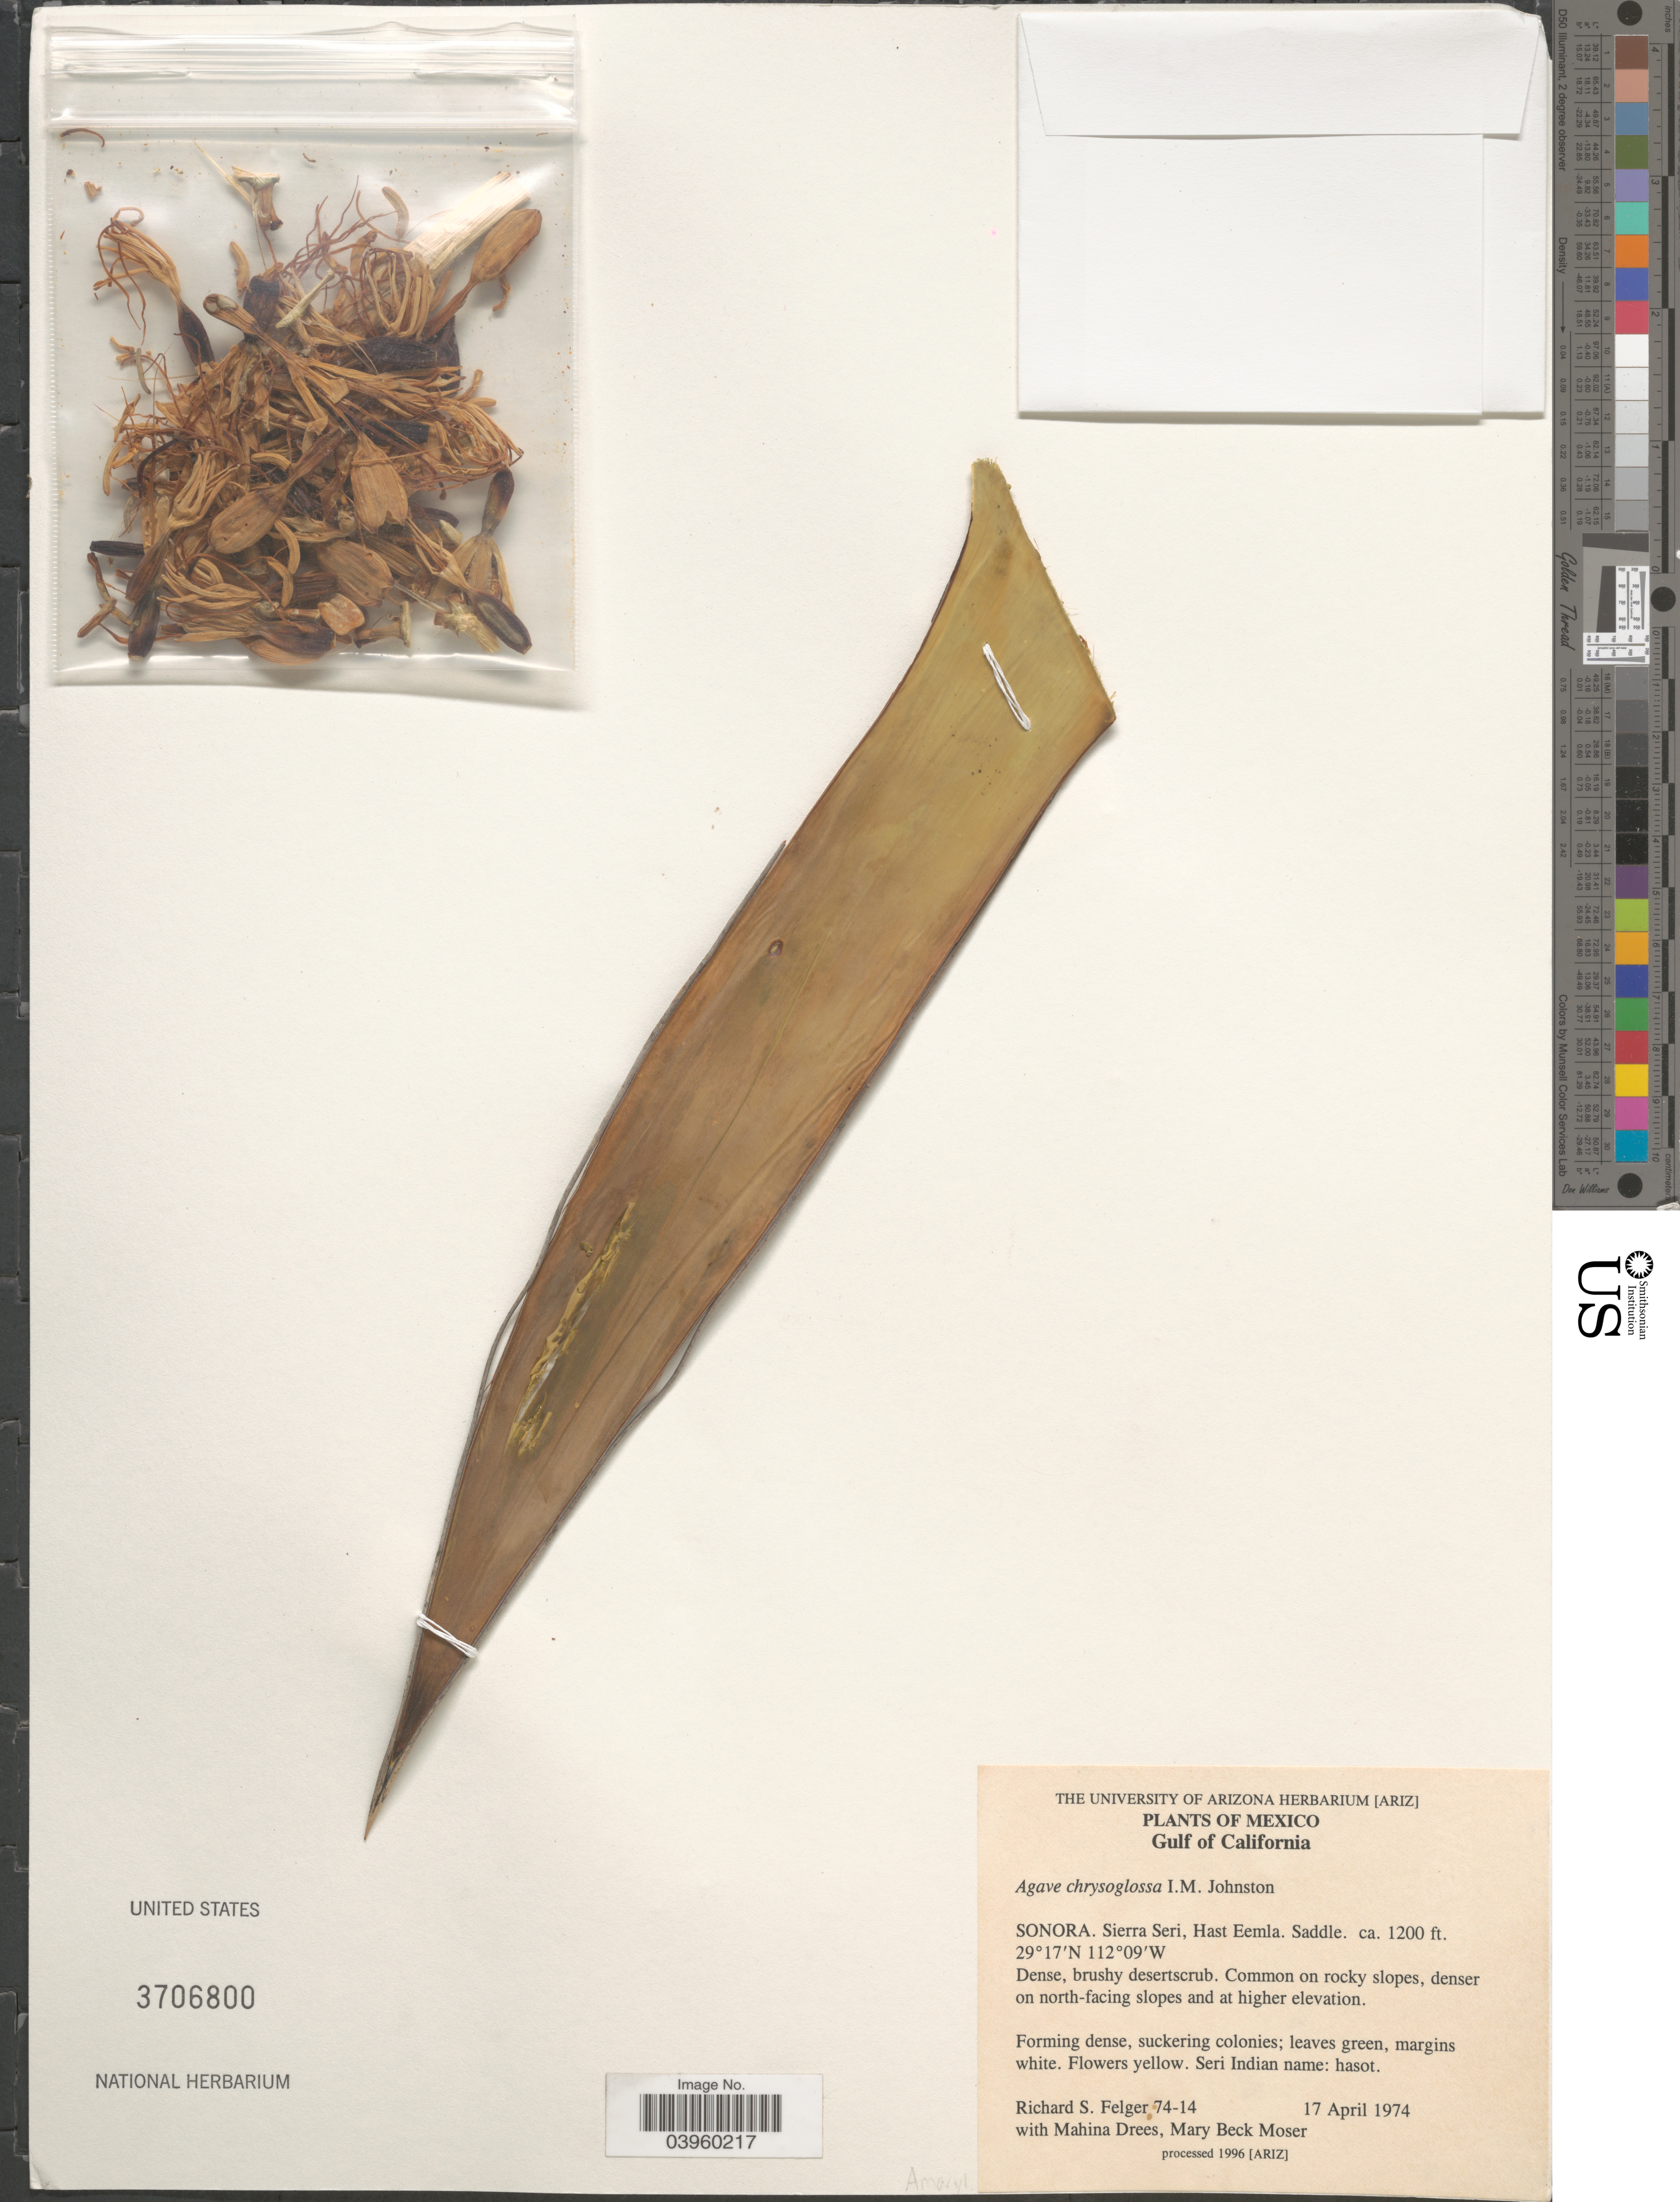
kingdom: Plantae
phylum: Tracheophyta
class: Liliopsida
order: Asparagales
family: Asparagaceae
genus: Agave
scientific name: Agave chrysoglossa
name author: I.M. Johnst.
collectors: R. S. Felger, M. Drees & M. Moser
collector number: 74-14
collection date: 1974-04-17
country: Mexico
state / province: Sonora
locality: Gulf of California. Sonora. Sierra Seri, Hast Eemla. Saddle.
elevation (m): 366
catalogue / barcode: US 3706800